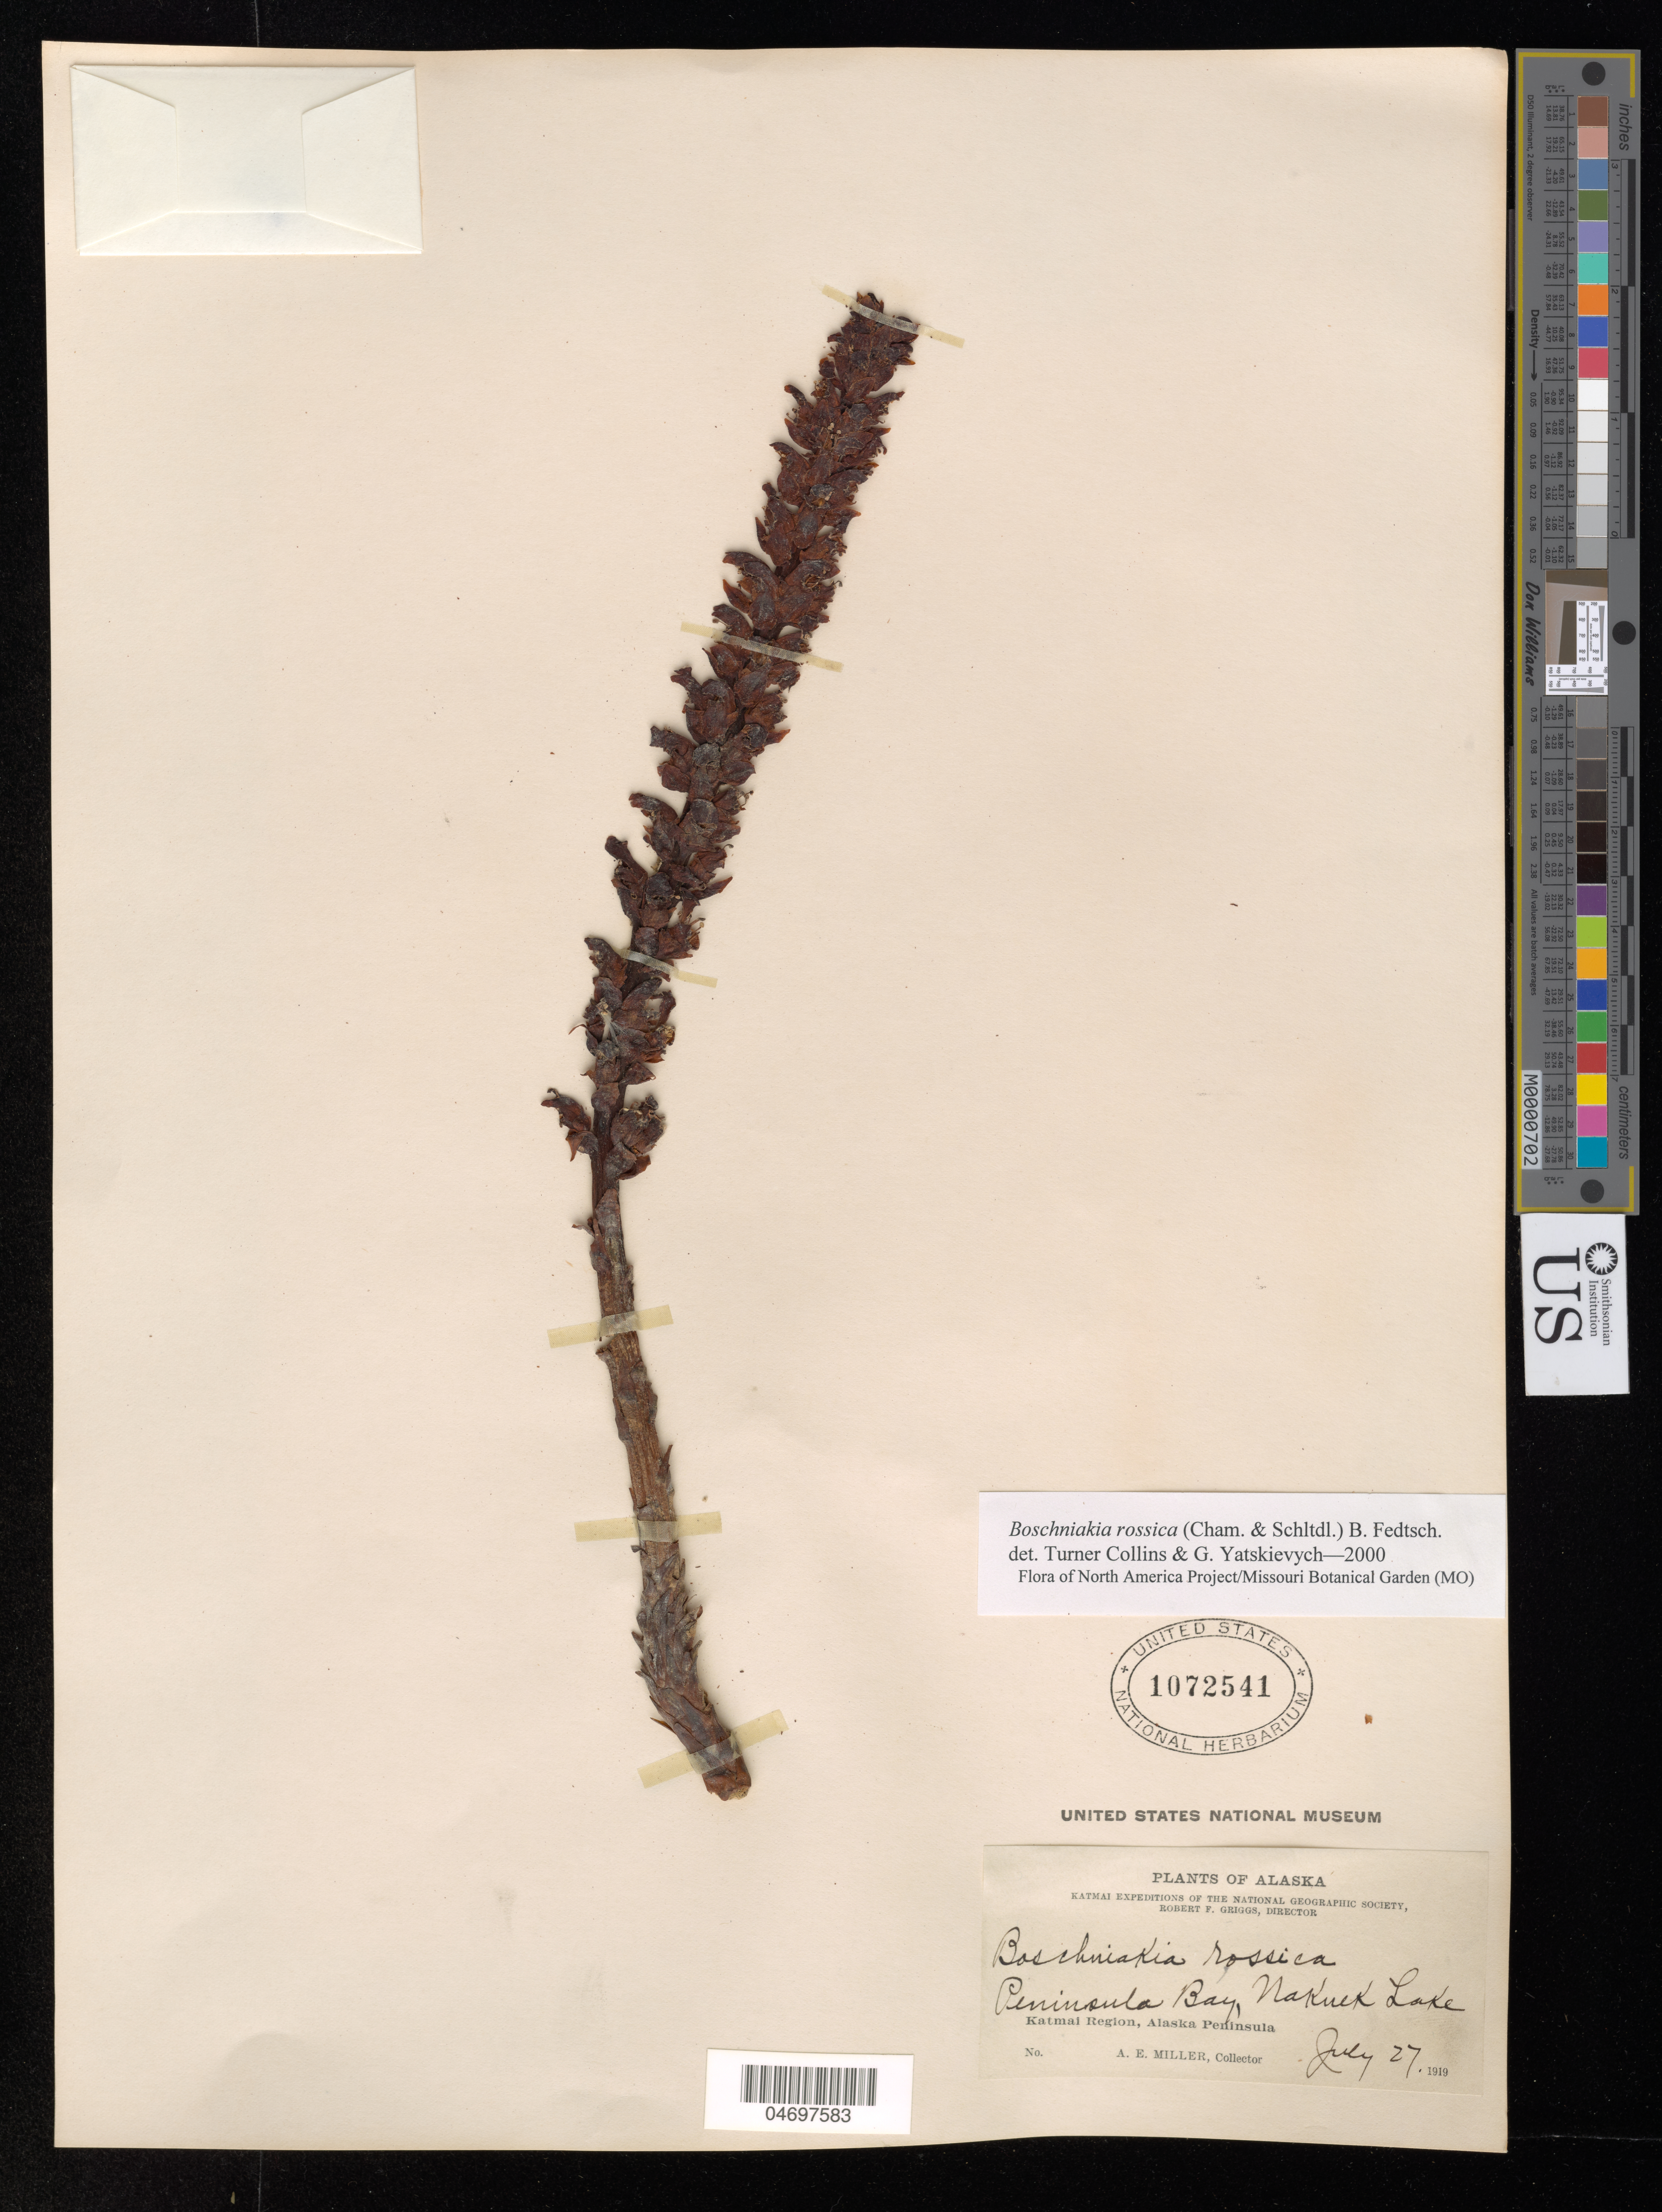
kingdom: Plantae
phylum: Tracheophyta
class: Magnoliopsida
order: Lamiales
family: Orobanchaceae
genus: Boschniakia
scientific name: Boschniakia rossica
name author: (Cham. & Schltdl.) B. Fedtsch.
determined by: Collins, L. T.; Yatskievych, G. A.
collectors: A. E. Miller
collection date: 1919-07-27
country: United States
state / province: Alaska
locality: Peninsula Bay, Naknek Lake, Katmai Region, Alaska Peninsula.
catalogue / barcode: US 1072541